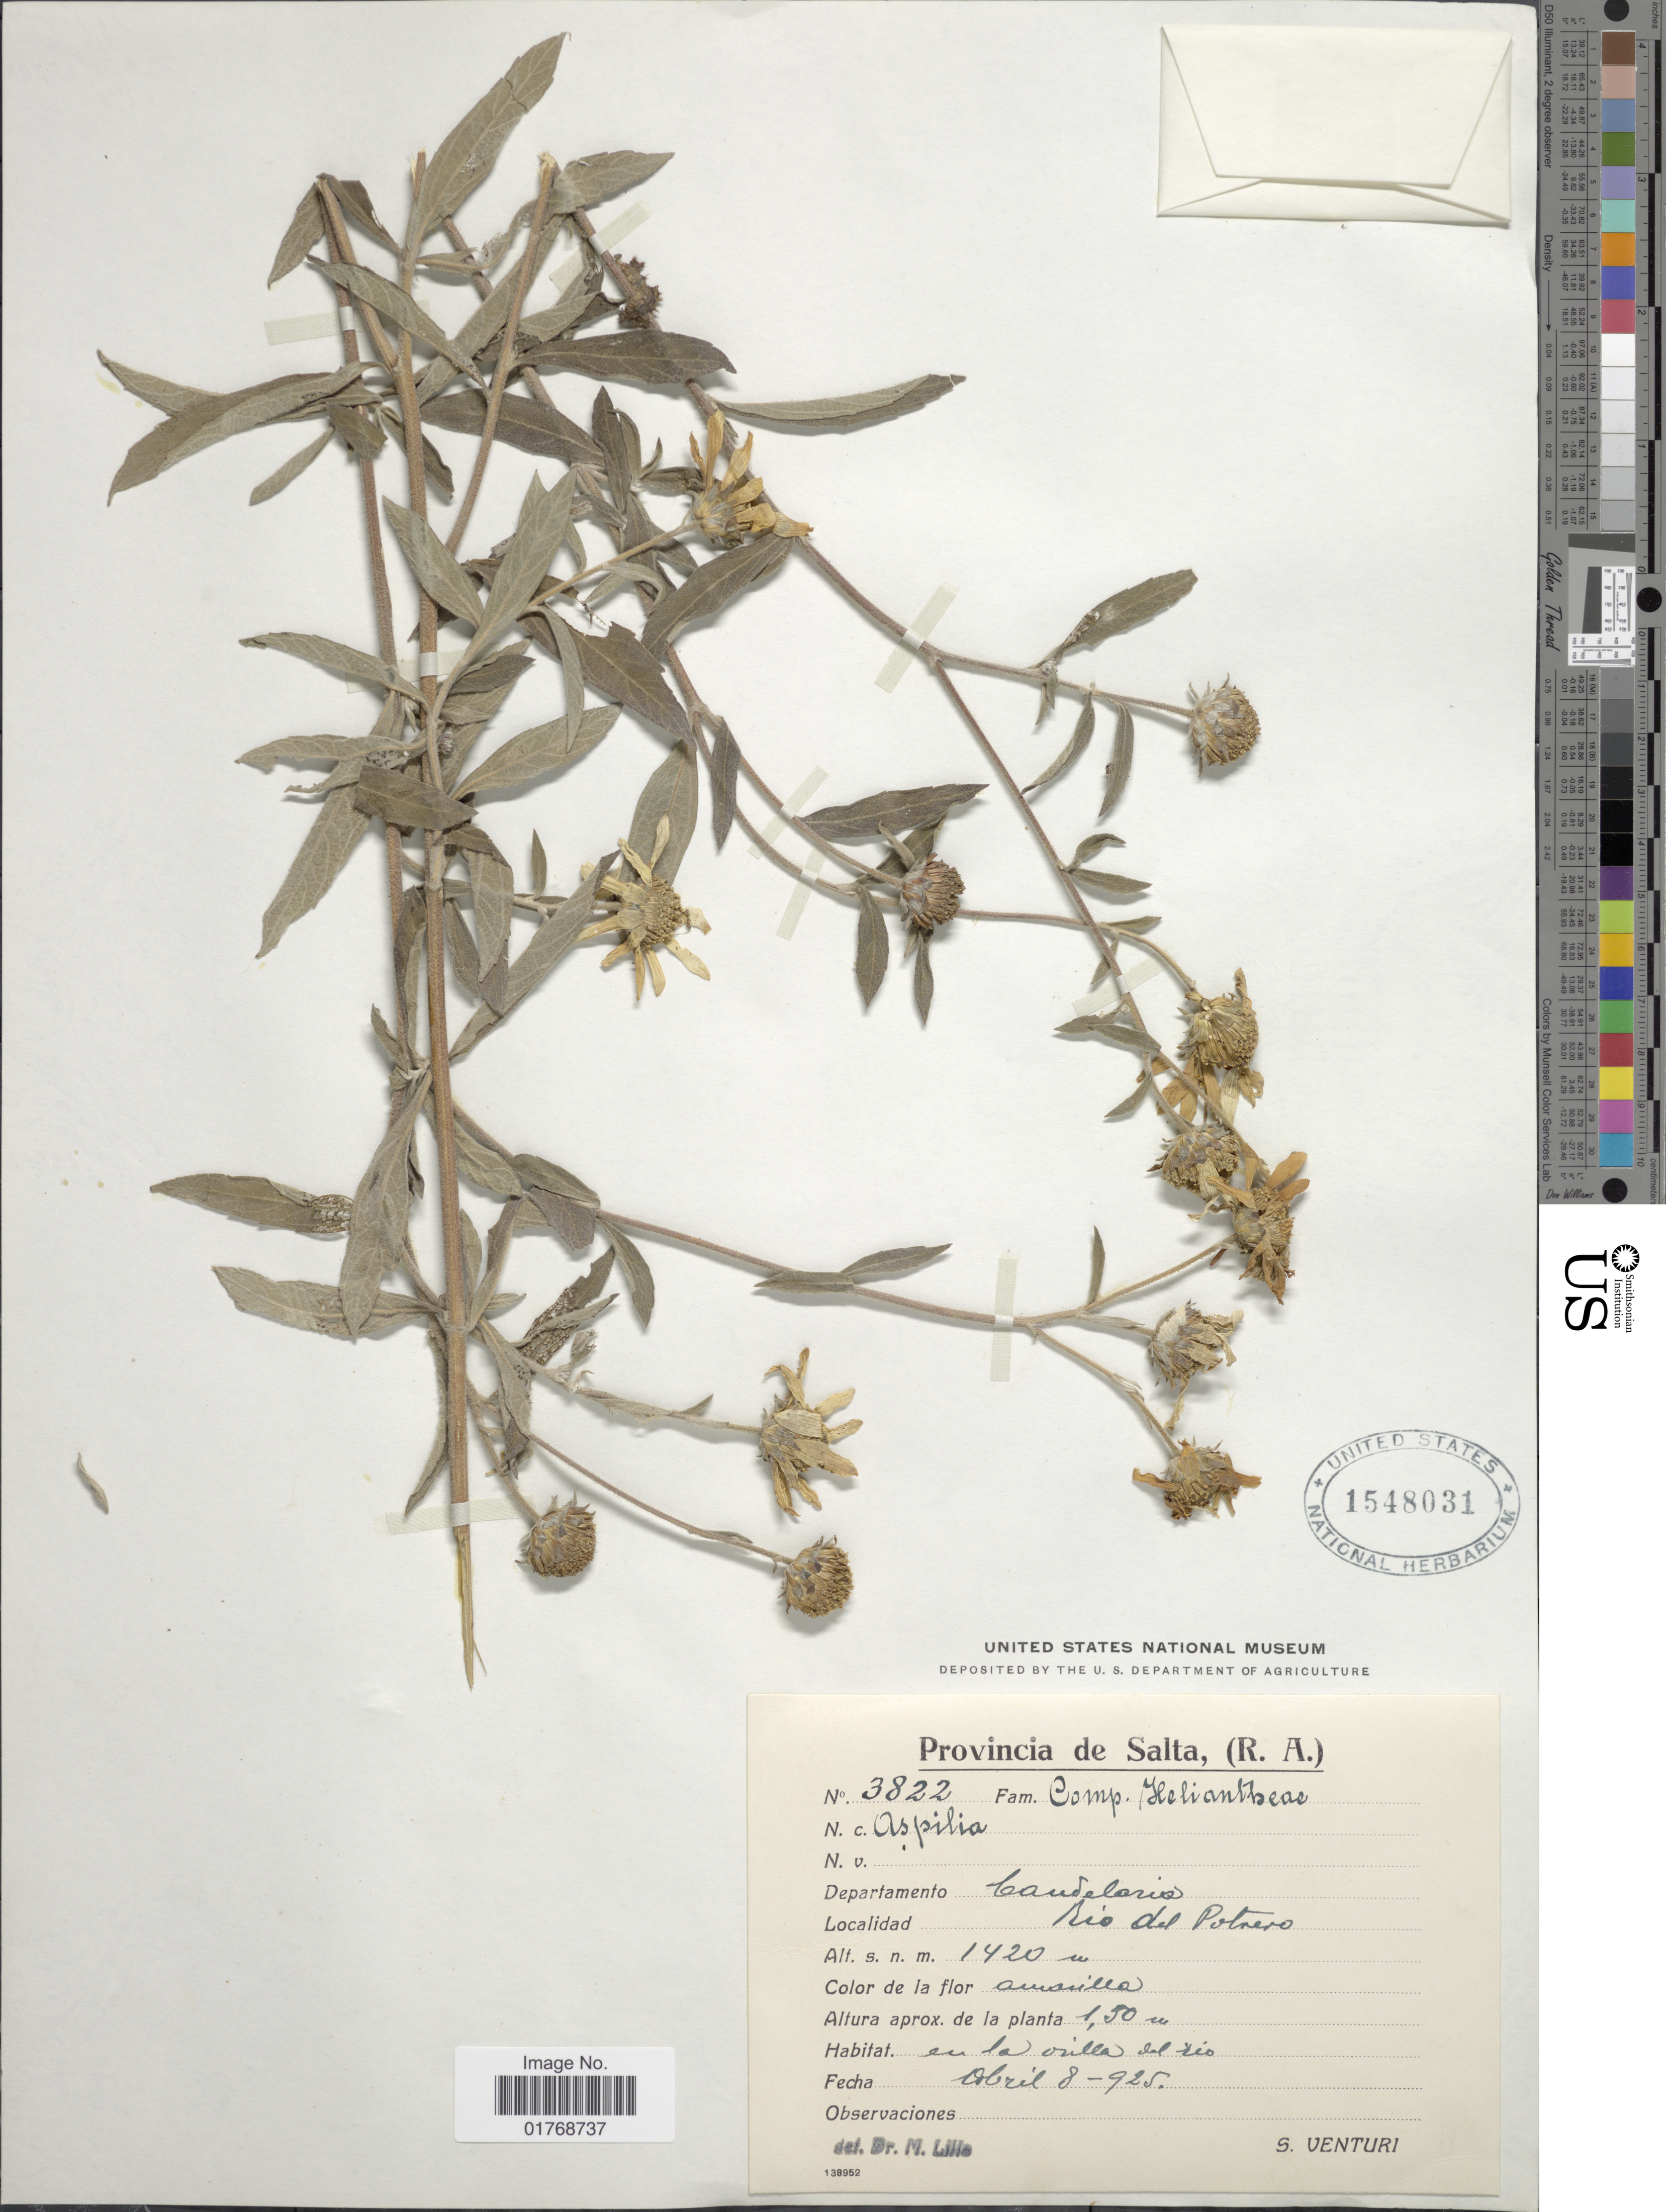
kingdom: Plantae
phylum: Tracheophyta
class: Magnoliopsida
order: Asterales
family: Asteraceae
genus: Viguiera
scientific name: Viguiera mollis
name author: Griseb.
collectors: S. Venturi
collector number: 3822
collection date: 1925-04-08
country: Argentina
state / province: Salta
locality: Provincia de Salta, (R.A.). Departamento Candelaria. Rio del Potnero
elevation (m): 1420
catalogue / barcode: US 1548031